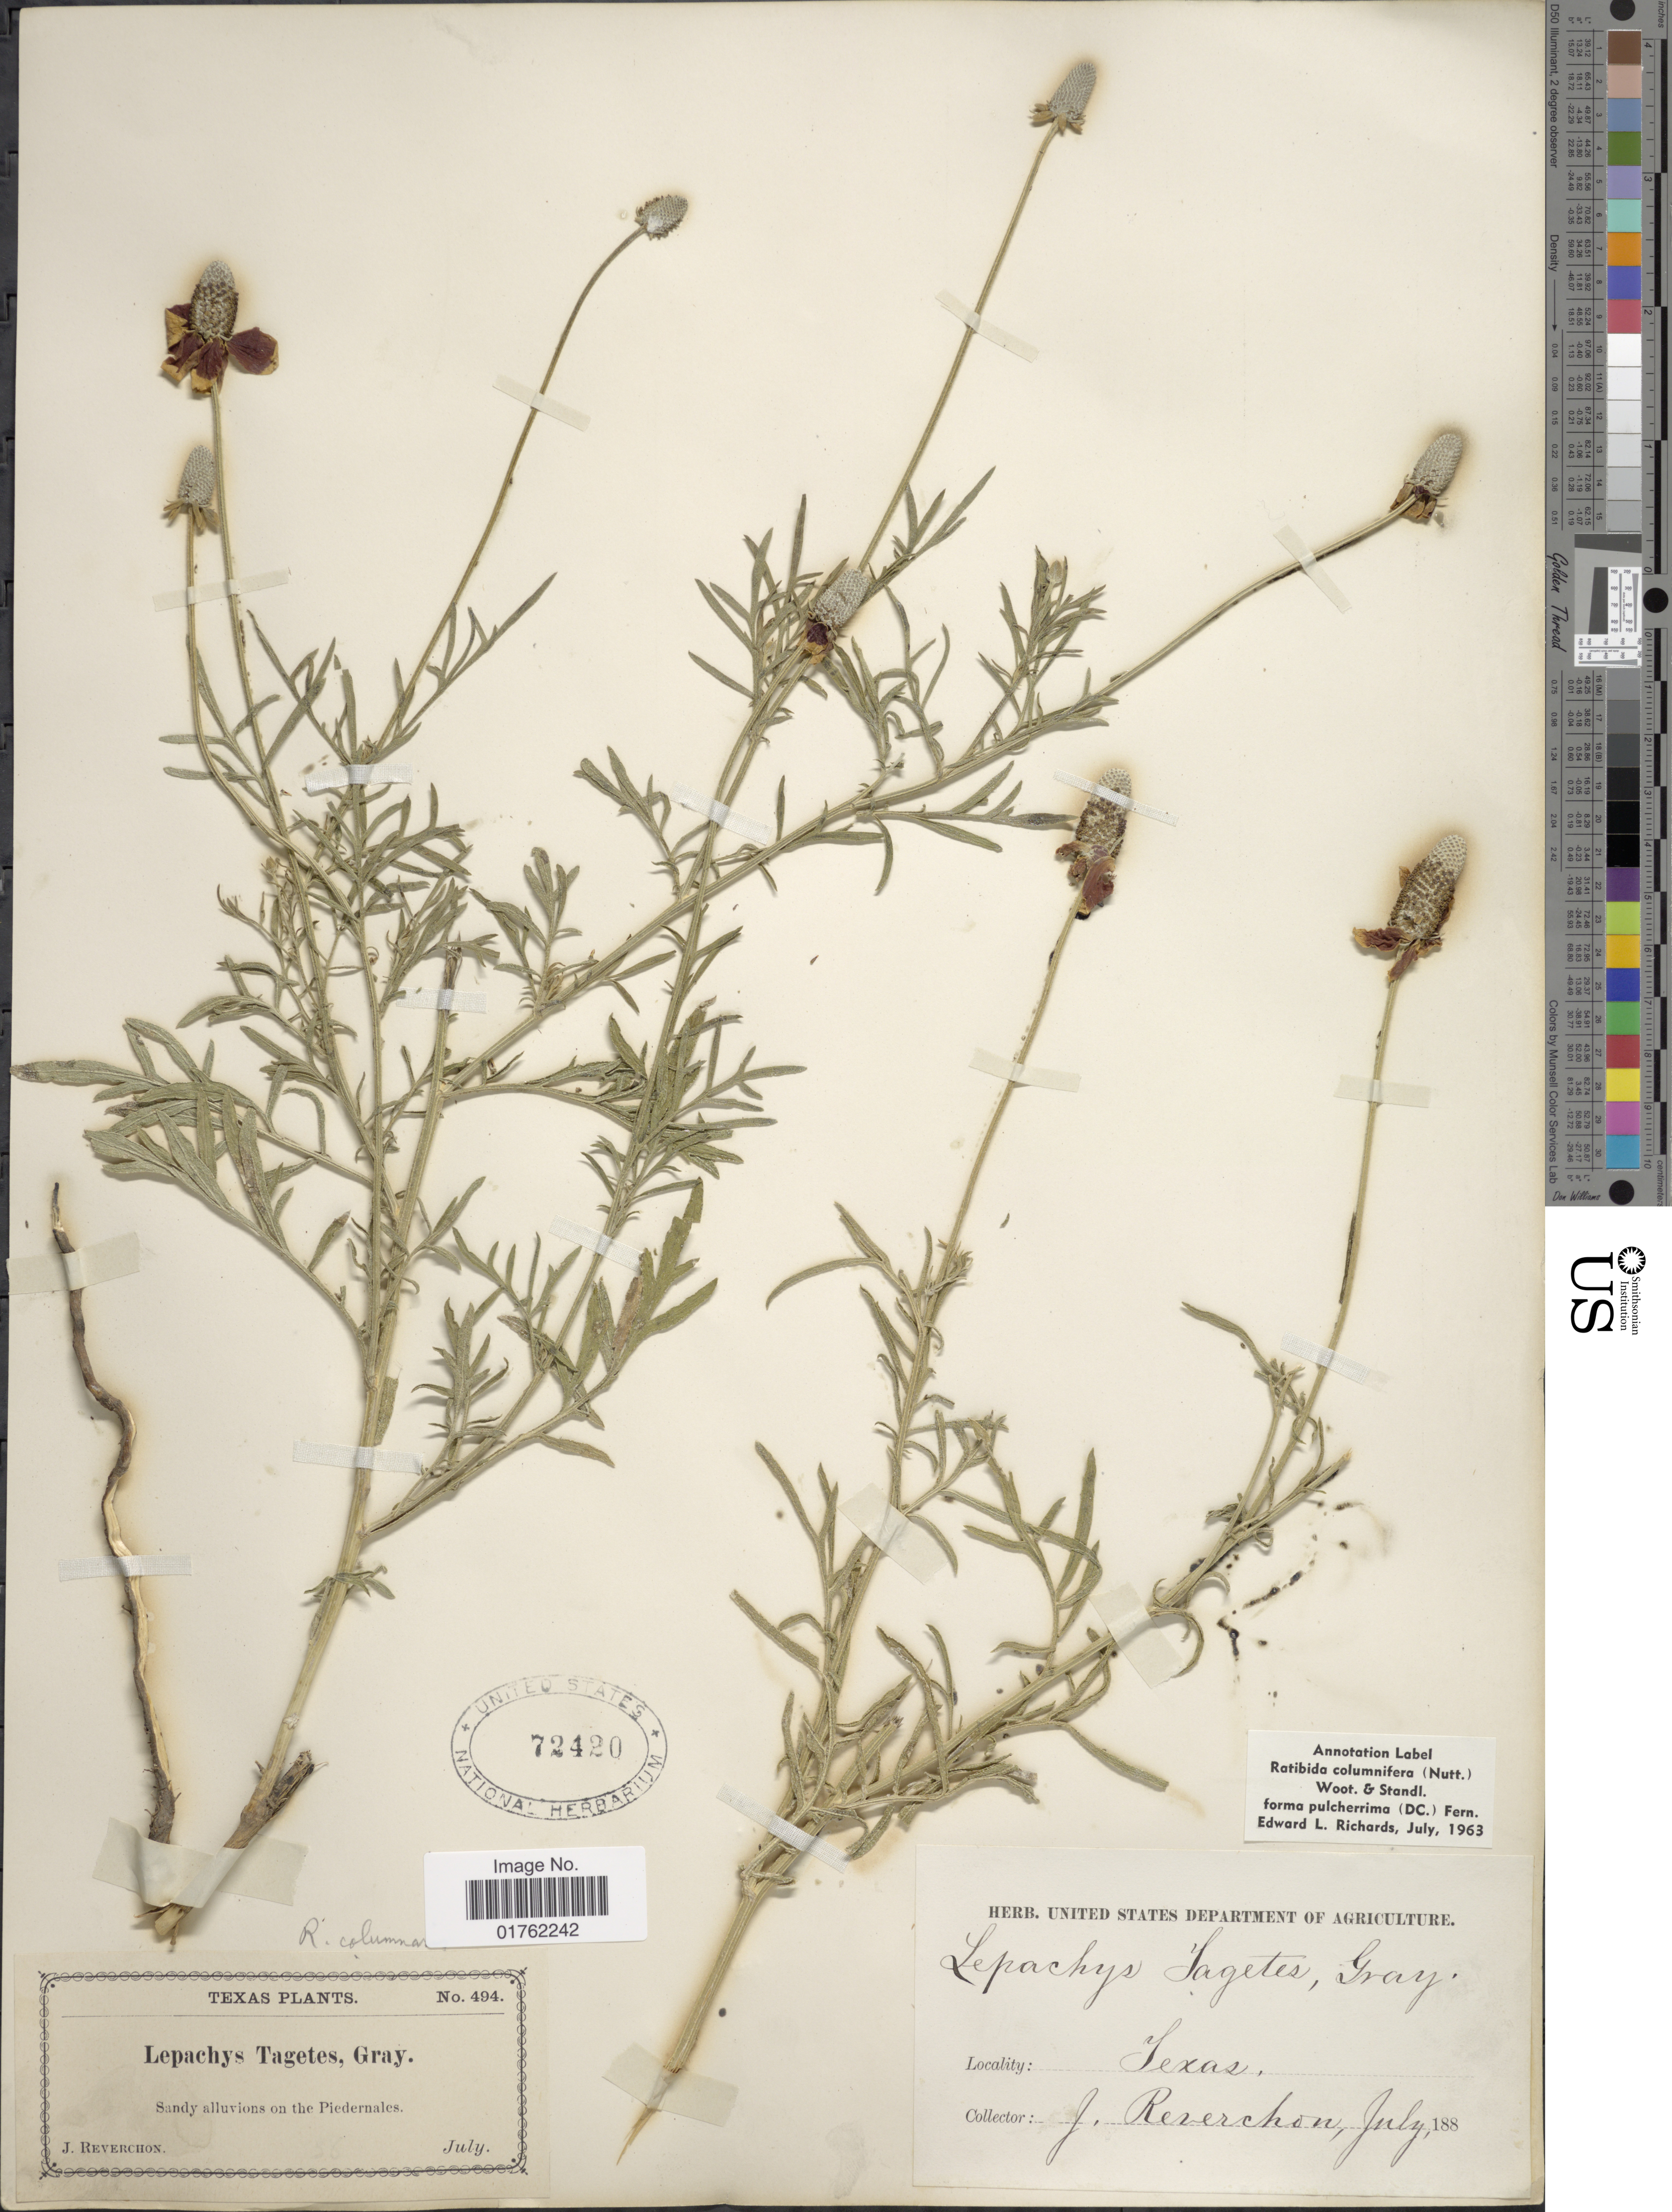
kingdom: Plantae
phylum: Tracheophyta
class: Magnoliopsida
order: Asterales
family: Asteraceae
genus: Ratibida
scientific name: Ratibida columnaris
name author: (Pursh) D. Don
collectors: J. Reverchon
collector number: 494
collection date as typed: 188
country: United States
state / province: Texas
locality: Sandy alluvions on the Piedernales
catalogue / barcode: US 72420